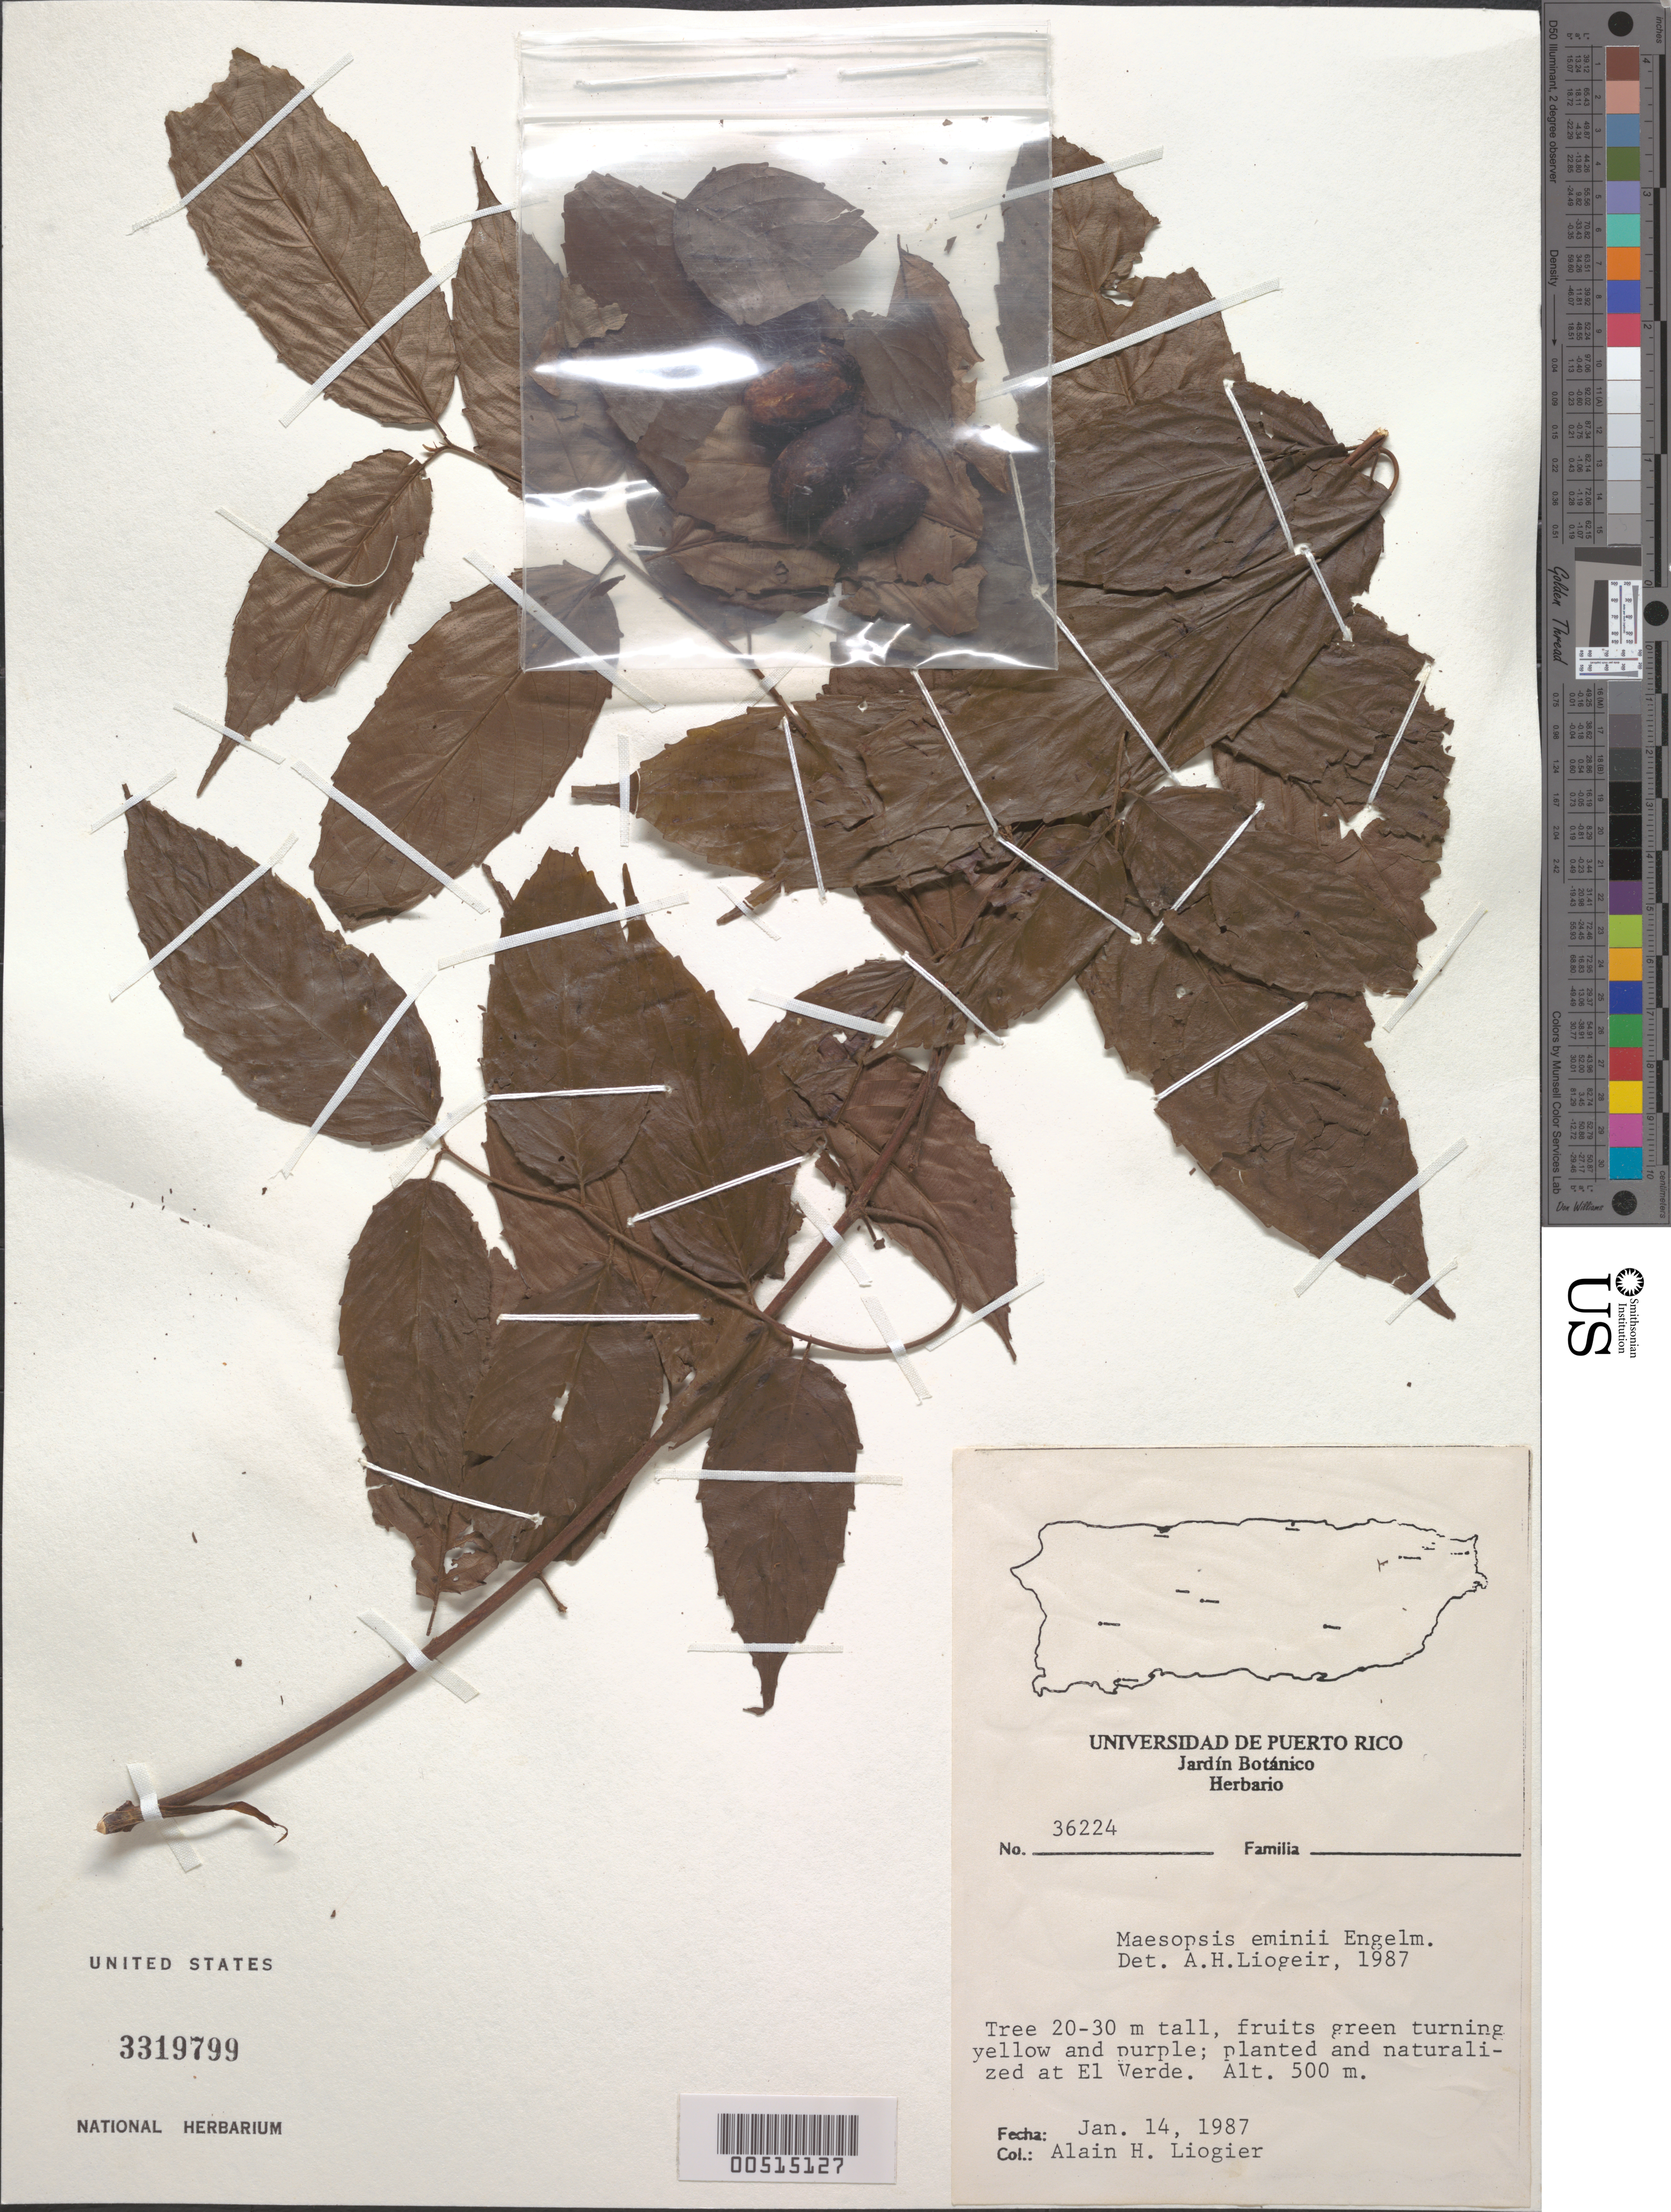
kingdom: Plantae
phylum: Tracheophyta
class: Magnoliopsida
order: Rosales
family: Rhamnaceae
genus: Maesopsis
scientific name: Maesopsis eminii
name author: Engl.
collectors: A. H. Liogier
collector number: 36224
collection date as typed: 14 Jan 1987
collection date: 1987-01-14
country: Puerto Rico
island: Greater Antilles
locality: Planted and naturalized at El Verde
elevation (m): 500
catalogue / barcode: US 3319799